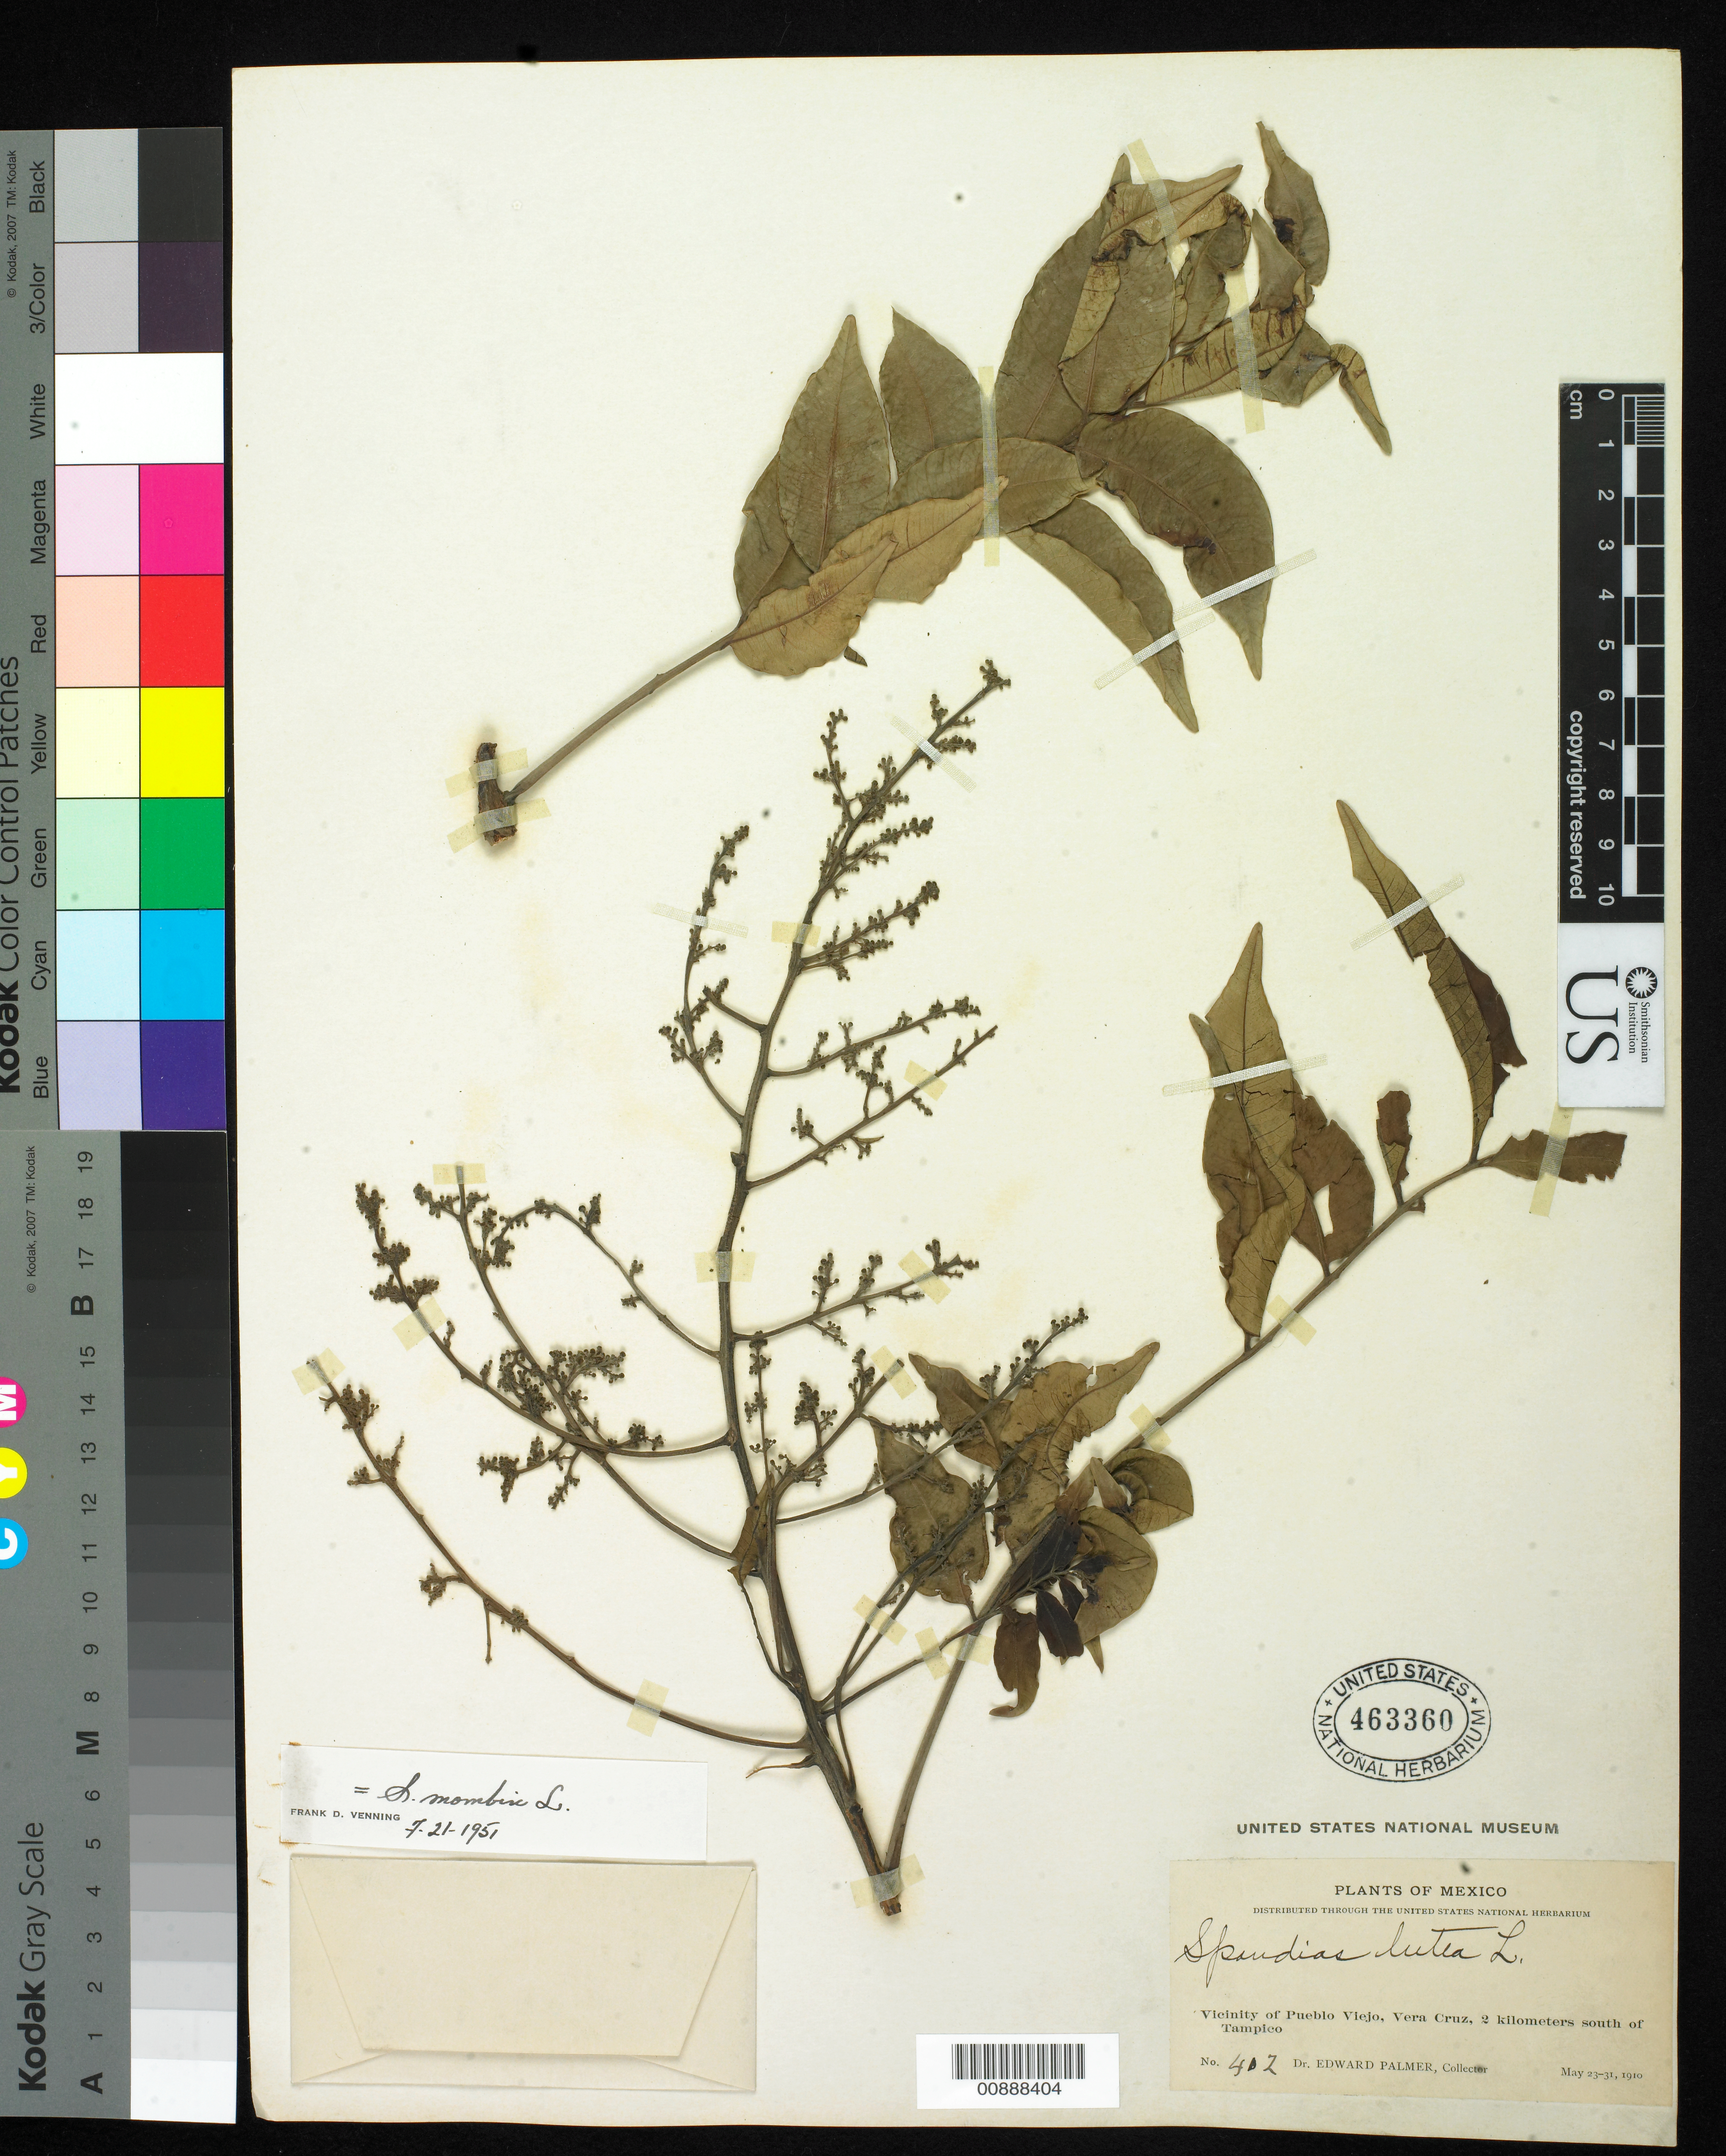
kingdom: Plantae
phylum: Tracheophyta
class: Magnoliopsida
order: Sapindales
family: Anacardiaceae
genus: Spondias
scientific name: Spondias mombin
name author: L.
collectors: E. Palmer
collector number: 402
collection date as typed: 23 May 1910 to 31 May 1910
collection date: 1910-05-23/1910-05-31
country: Mexico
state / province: Veracruz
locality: Vicinity of Pueblo Viejo, Veracruz, 2 kilometers south of Tampico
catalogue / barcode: US 463360